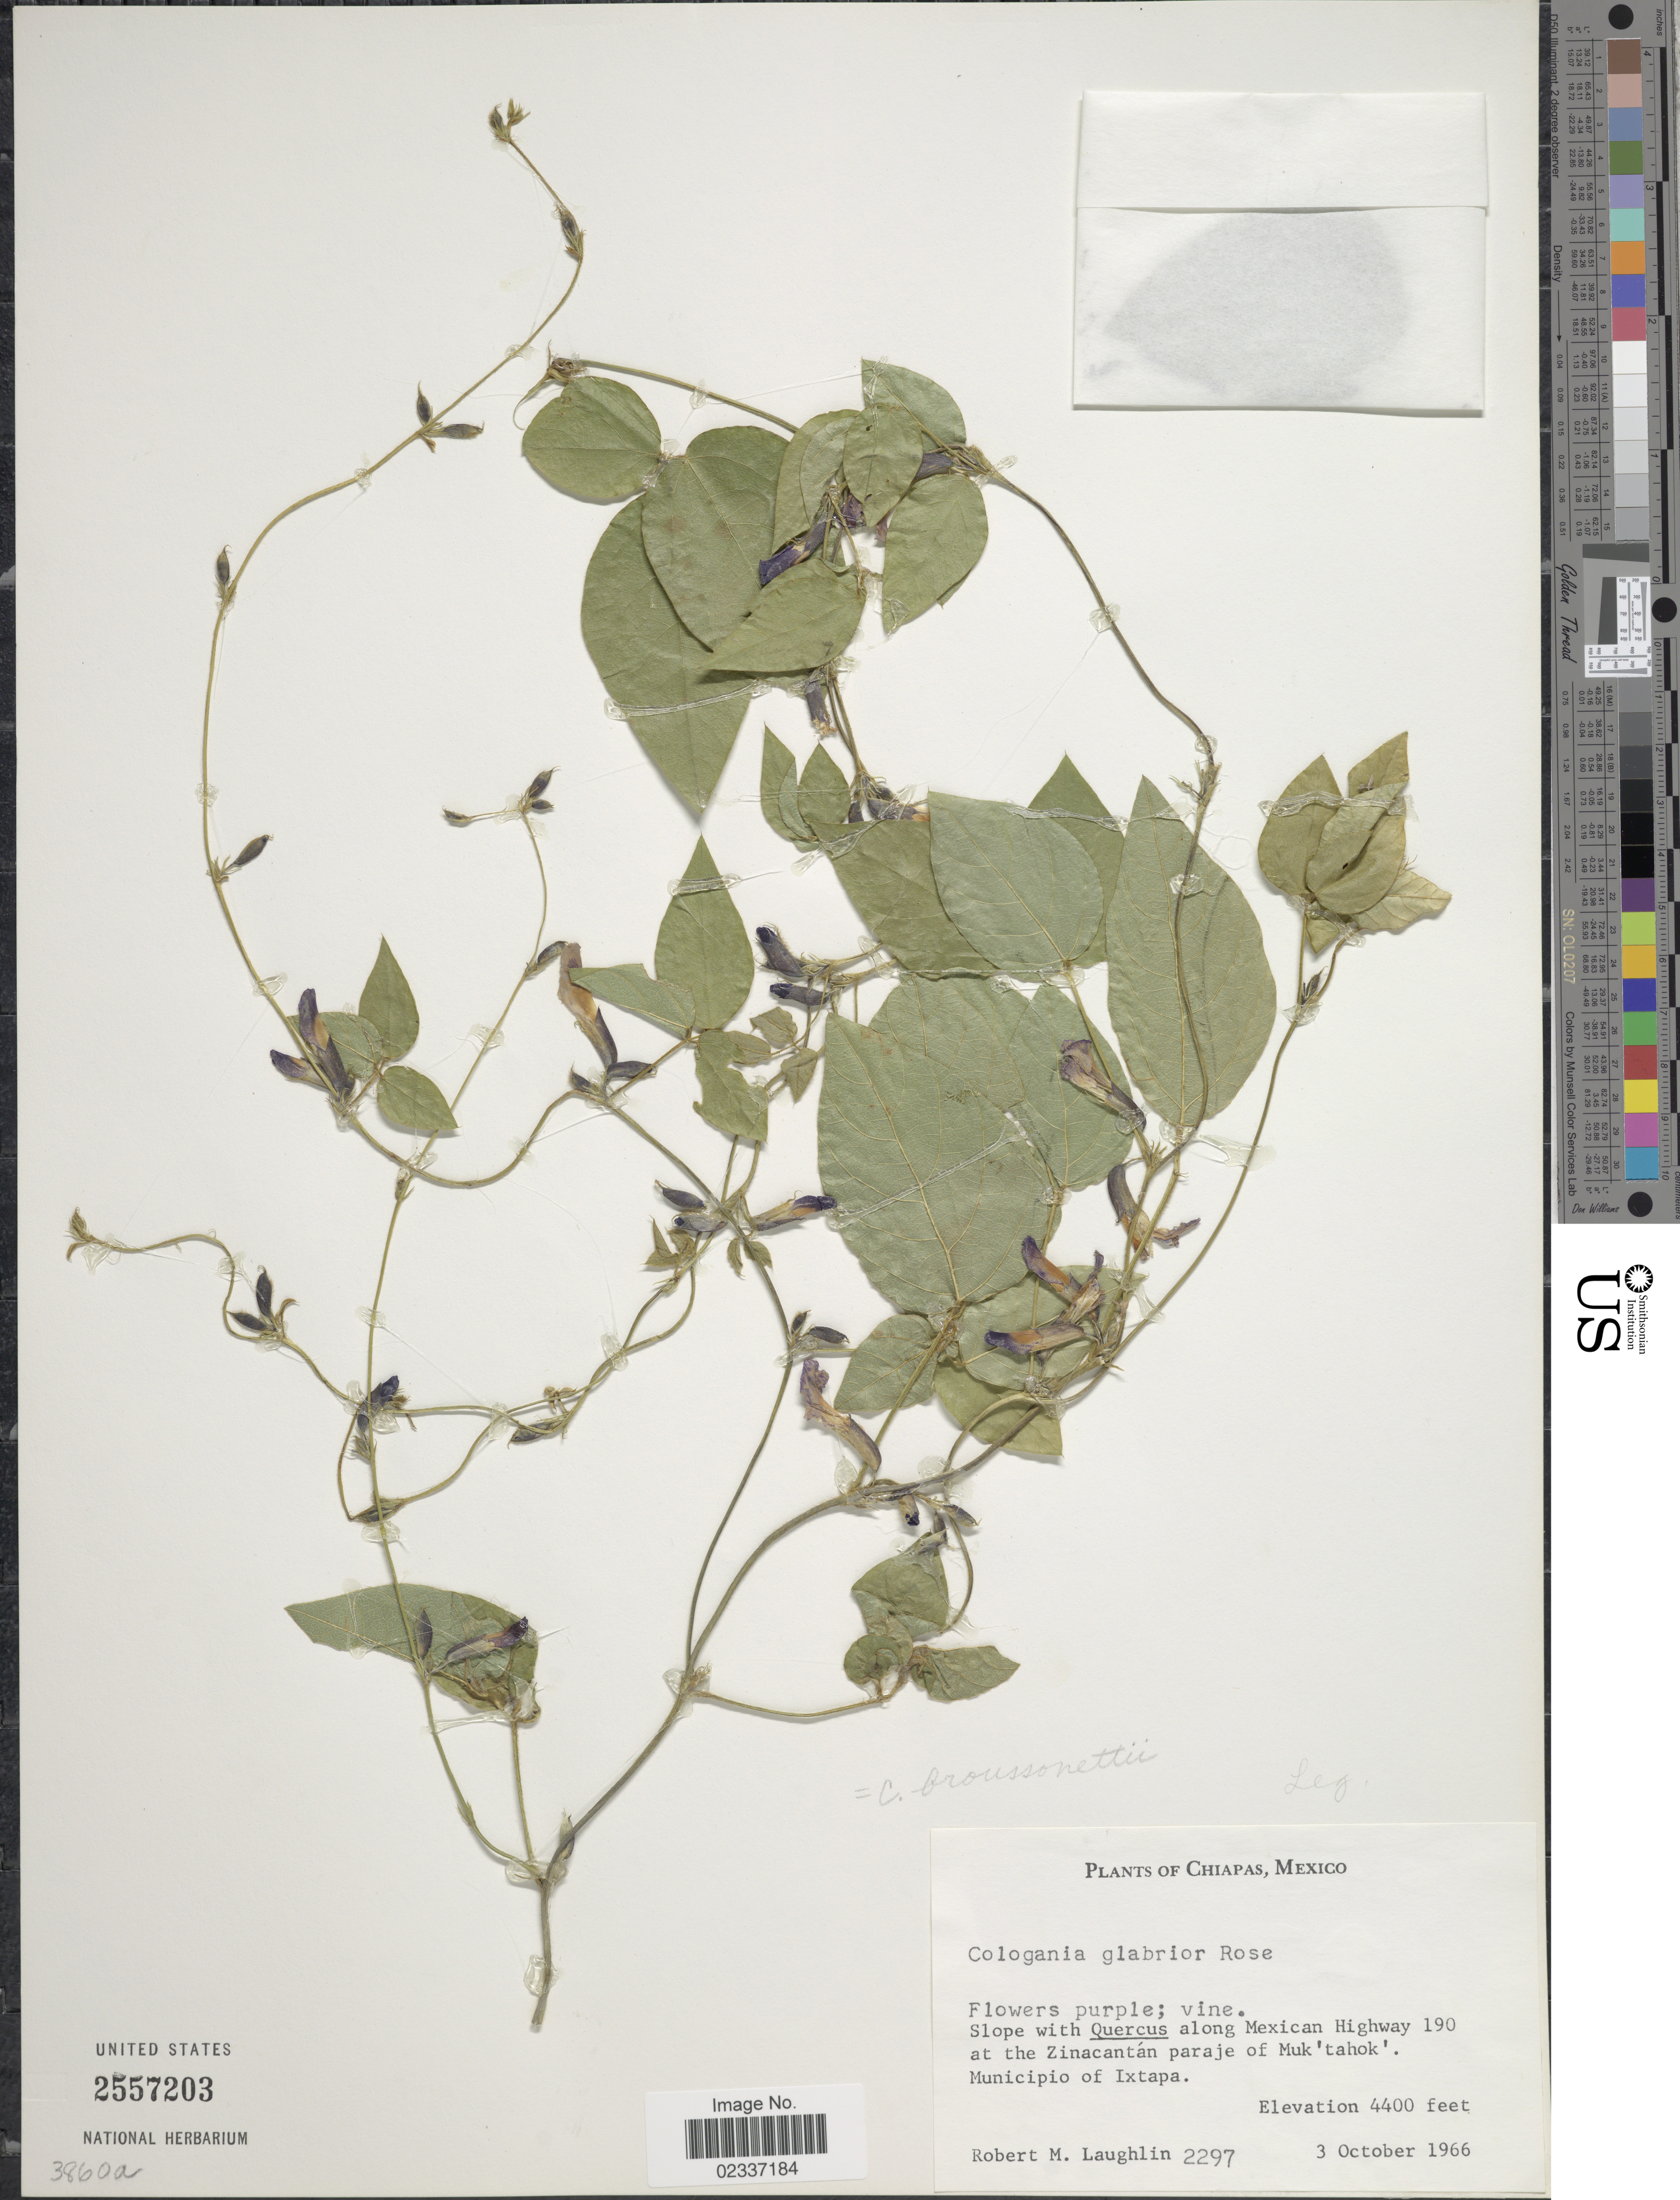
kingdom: Plantae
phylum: Tracheophyta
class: Magnoliopsida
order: Fabales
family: Fabaceae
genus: Cologania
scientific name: Cologania broussonetii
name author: (Balb.) DC.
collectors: R. M. Laughlin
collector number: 2297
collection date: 1966-10-03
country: Mexico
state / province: Chiapas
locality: Slope with Quercus along Mexican Highway 190 at the Zinacantán paraje of Muk 'tahok' Municipio of Ixtapa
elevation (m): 1341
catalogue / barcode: US 2557203